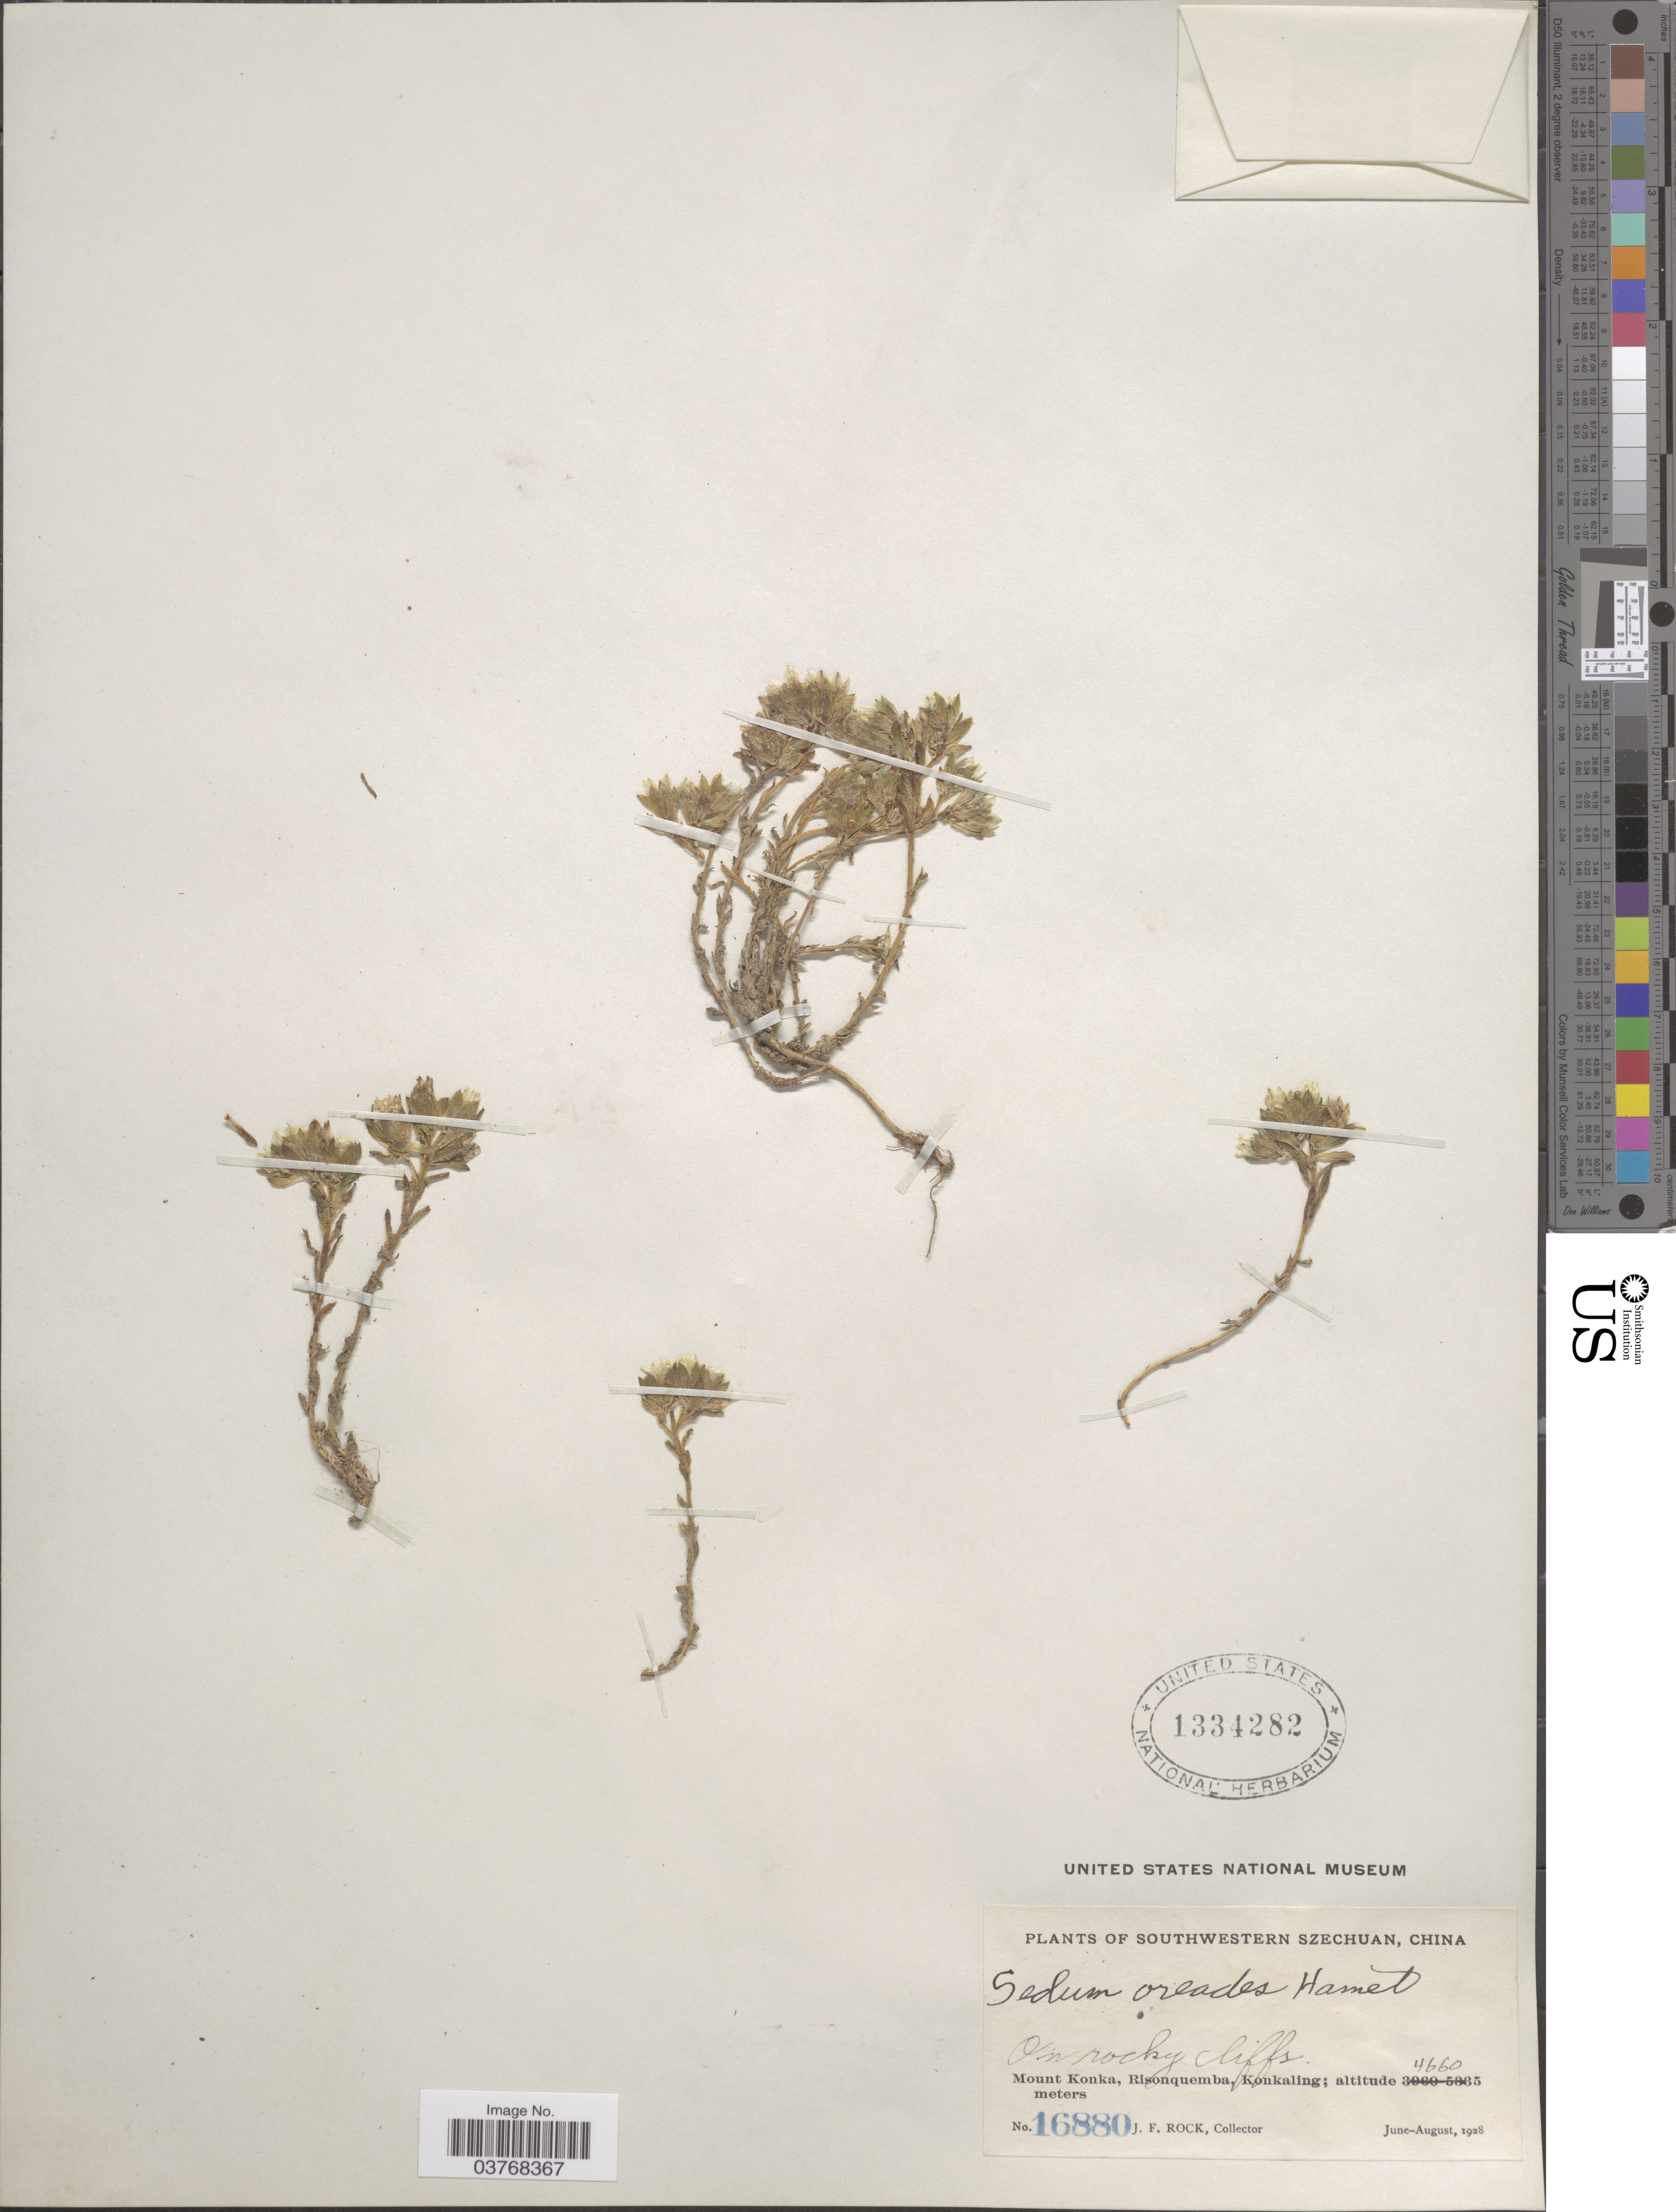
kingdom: Plantae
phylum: Tracheophyta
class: Magnoliopsida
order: Saxifragales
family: Crassulaceae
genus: Sedum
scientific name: Sedum oreades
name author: Raym.-Hamet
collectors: J. Rock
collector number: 16880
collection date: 1928-06/1928-08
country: China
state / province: Sichuan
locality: Southwestern Szechuan. On rocky cliffs, Mount Konka, Risonquemba, Konkaling.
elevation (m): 4660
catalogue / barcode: US 1334282